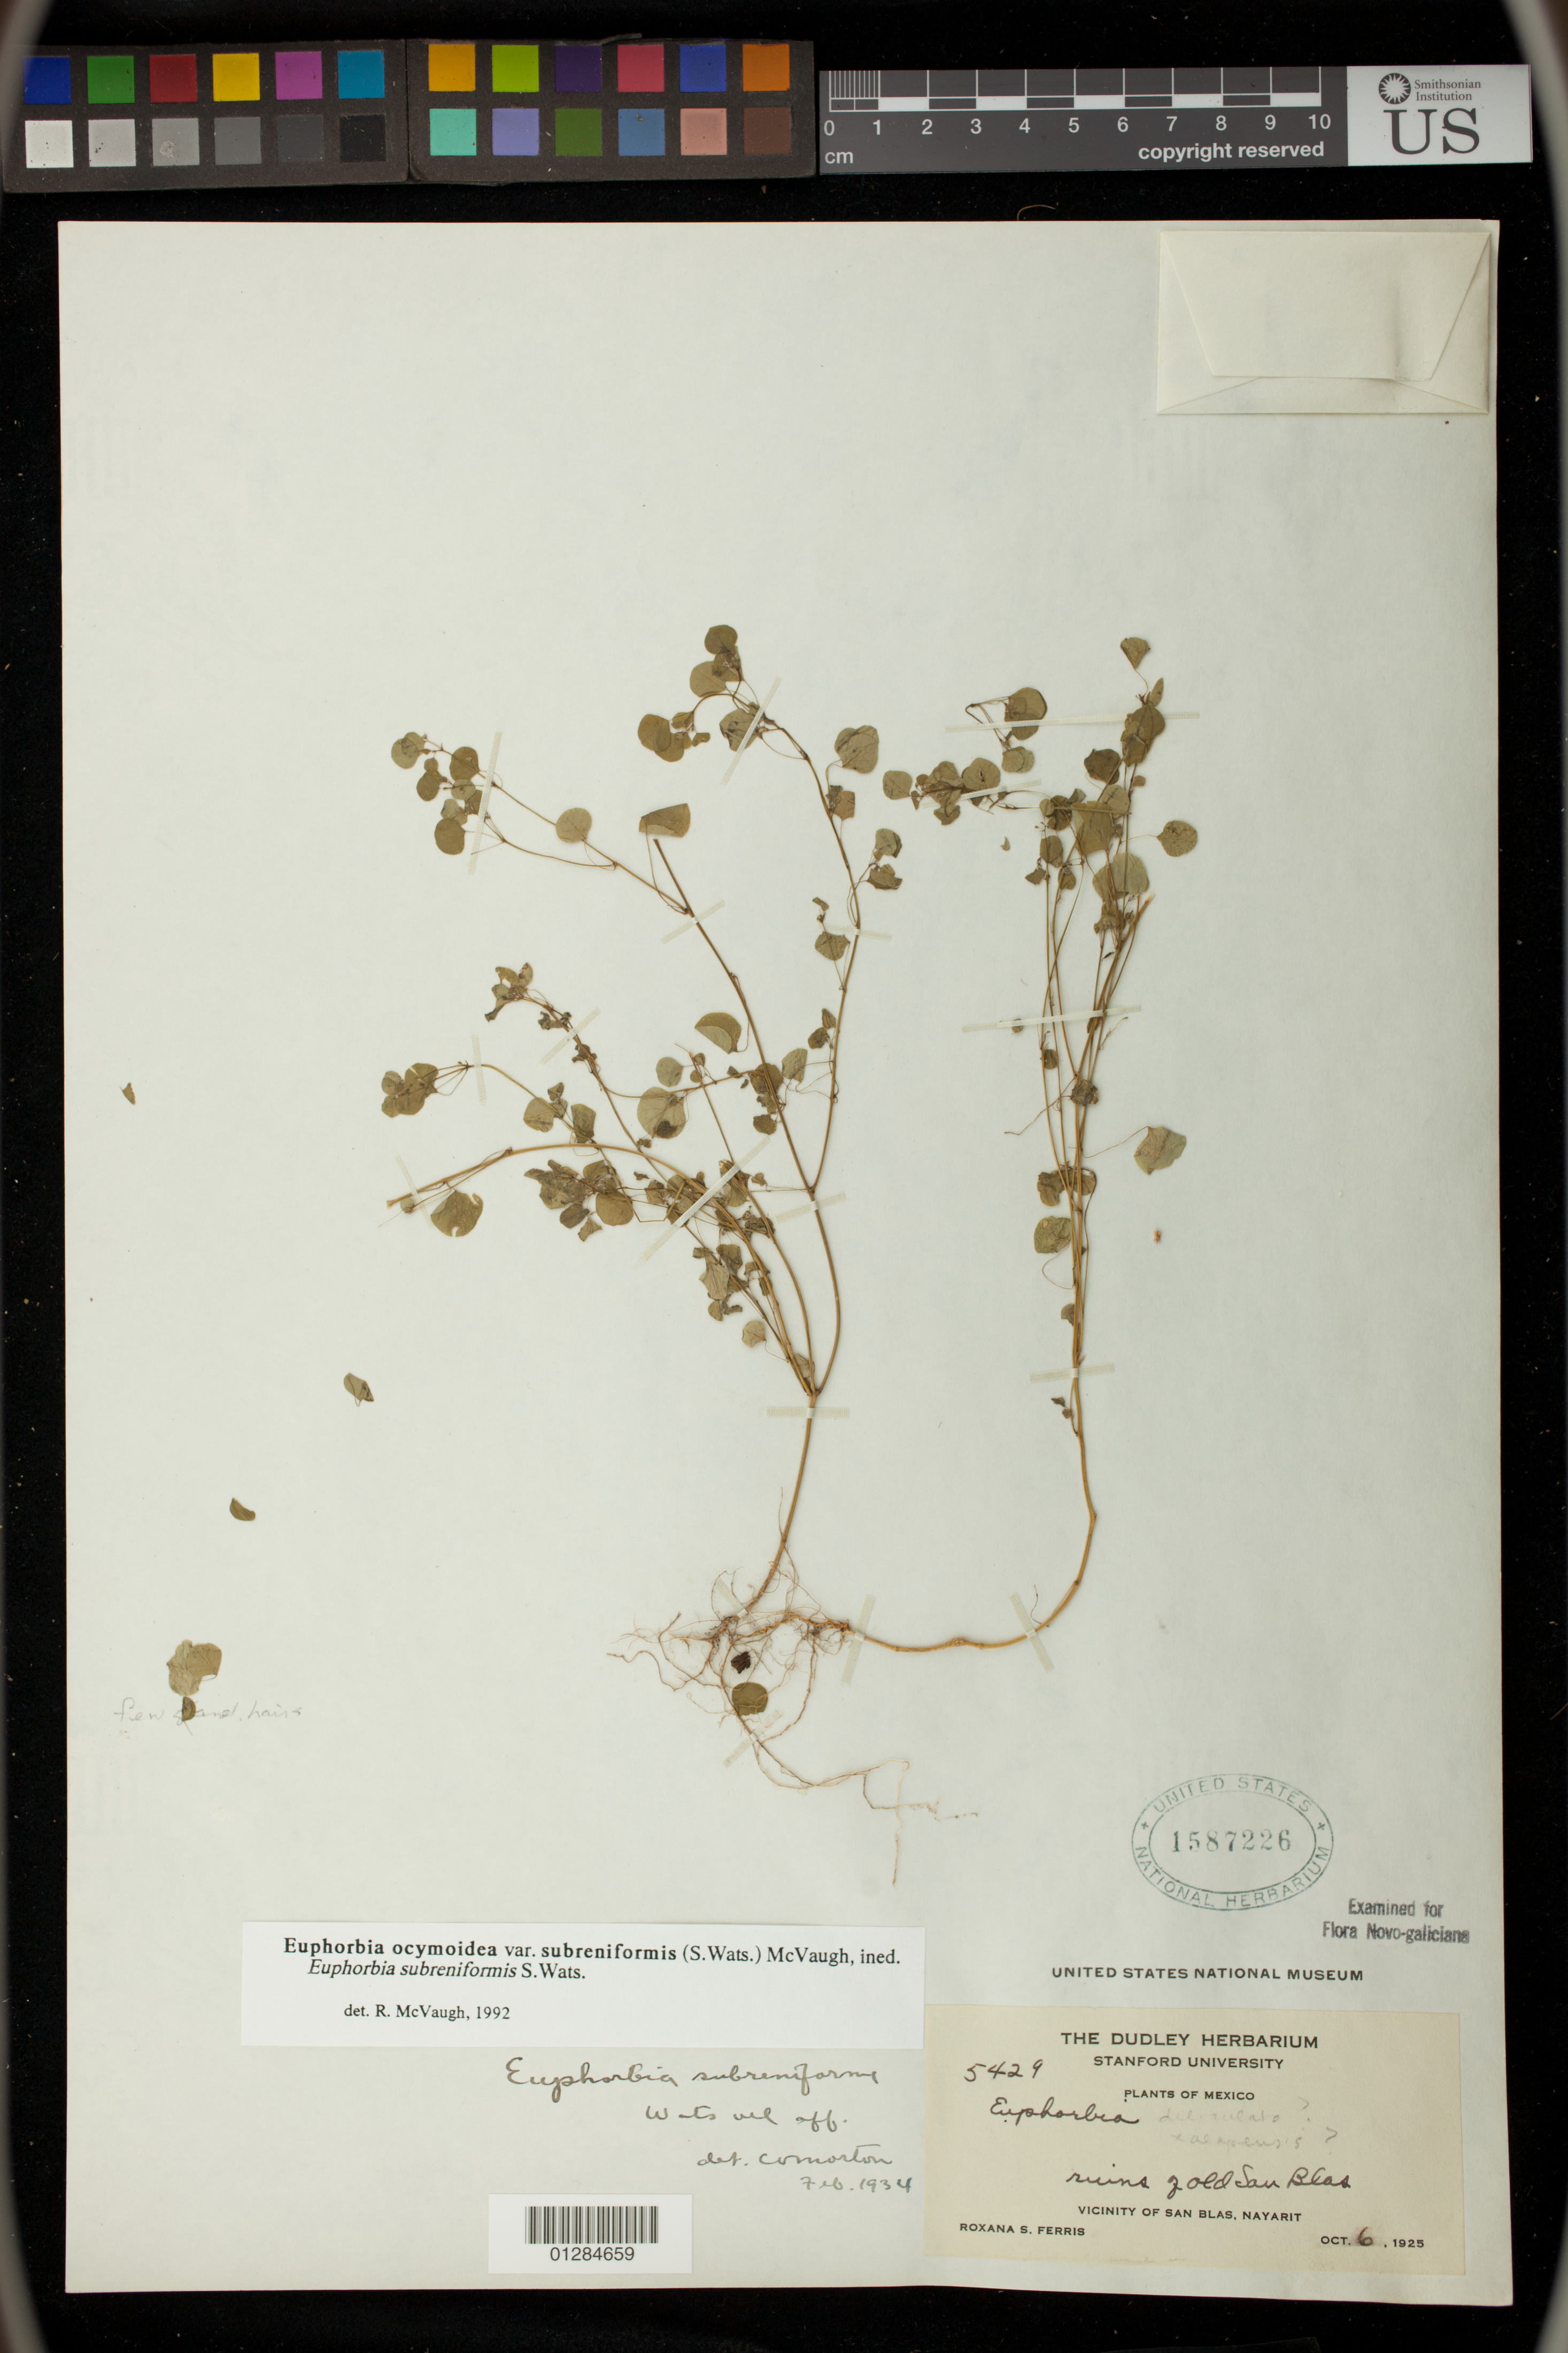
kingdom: Plantae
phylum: Tracheophyta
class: Magnoliopsida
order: Malpighiales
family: Euphorbiaceae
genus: Euphorbia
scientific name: Euphorbia fimbrilligera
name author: Mart.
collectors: R. S. Ferris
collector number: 5429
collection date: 1925-10-06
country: Mexico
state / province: Nayarit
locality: ruins of old San Blas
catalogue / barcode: US 1587226